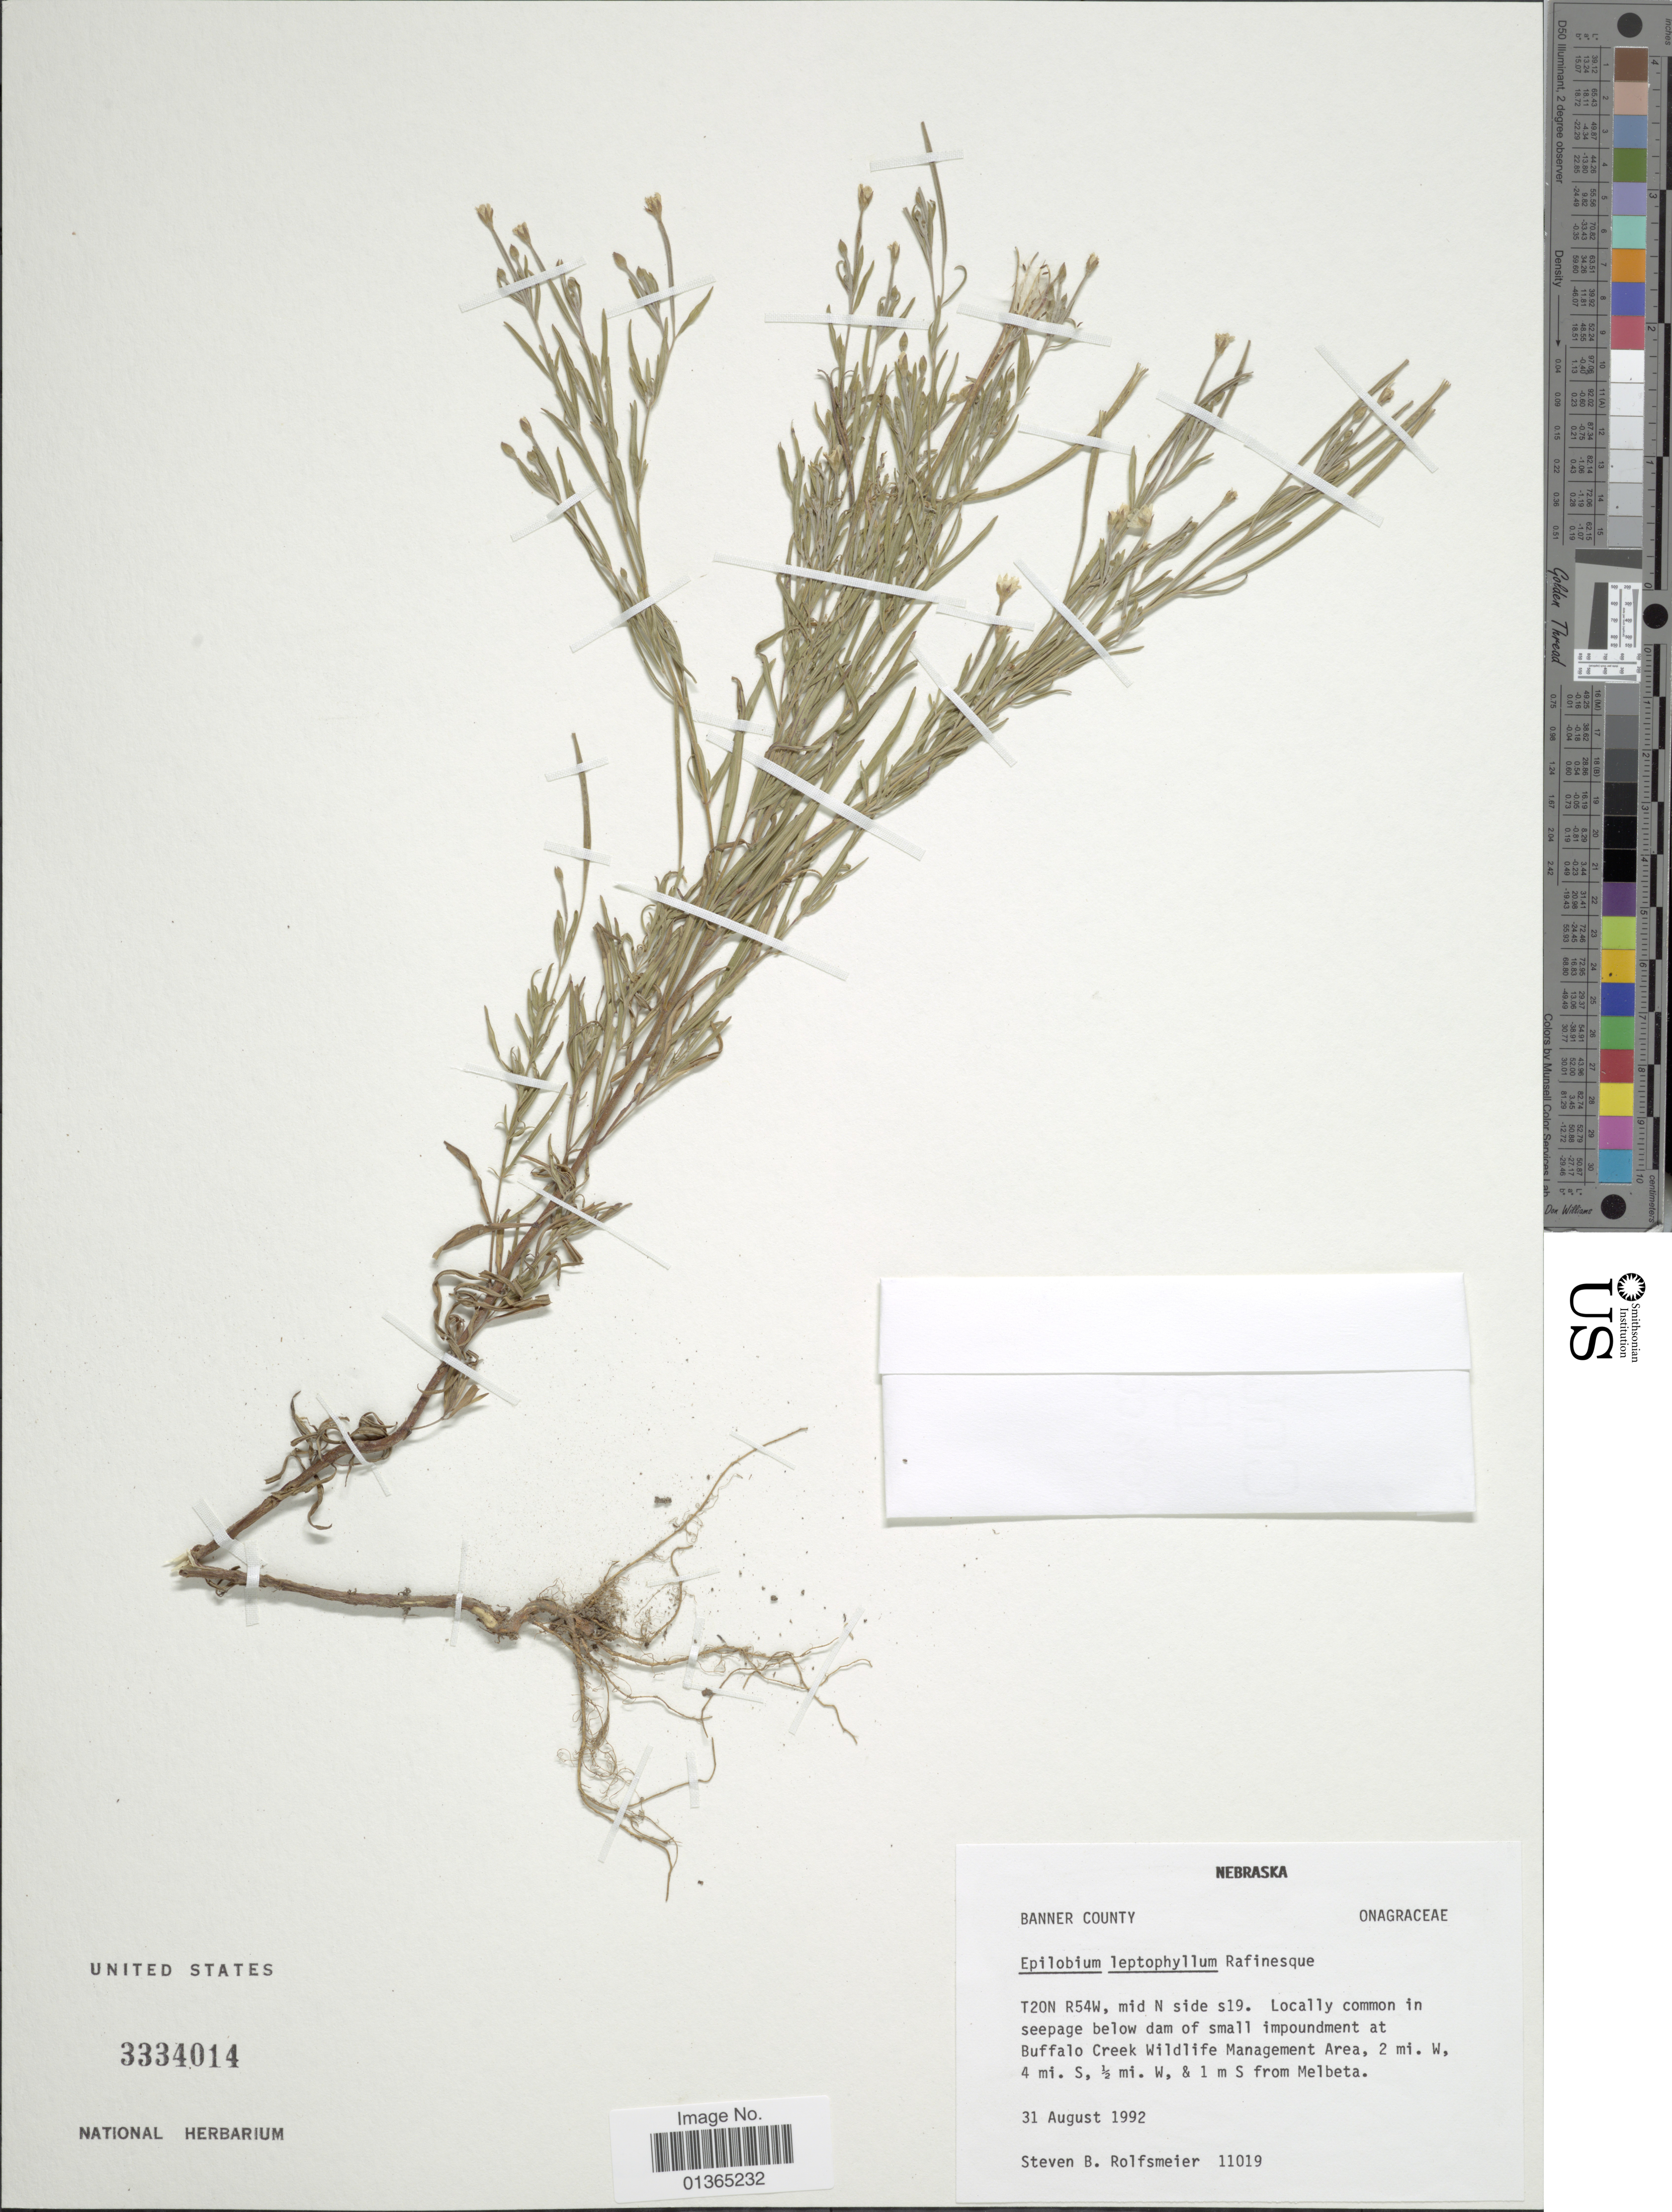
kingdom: Plantae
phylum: Tracheophyta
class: Magnoliopsida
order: Myrtales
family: Onagraceae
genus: Epilobium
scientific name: Epilobium leptophyllum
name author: Raf.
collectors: S. Rolfsmeier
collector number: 11019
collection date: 1992-08-31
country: United States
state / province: Nebraska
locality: Banner County. T20N R54W, mid N side s19. Locally common in seepage below dam of small impoundment at Buffalo Creek Wildlife Management Area, 2 mi. W, 4 mi. S, ½ mi. W. & 1 m S from Melbeta.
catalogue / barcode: US 3334014